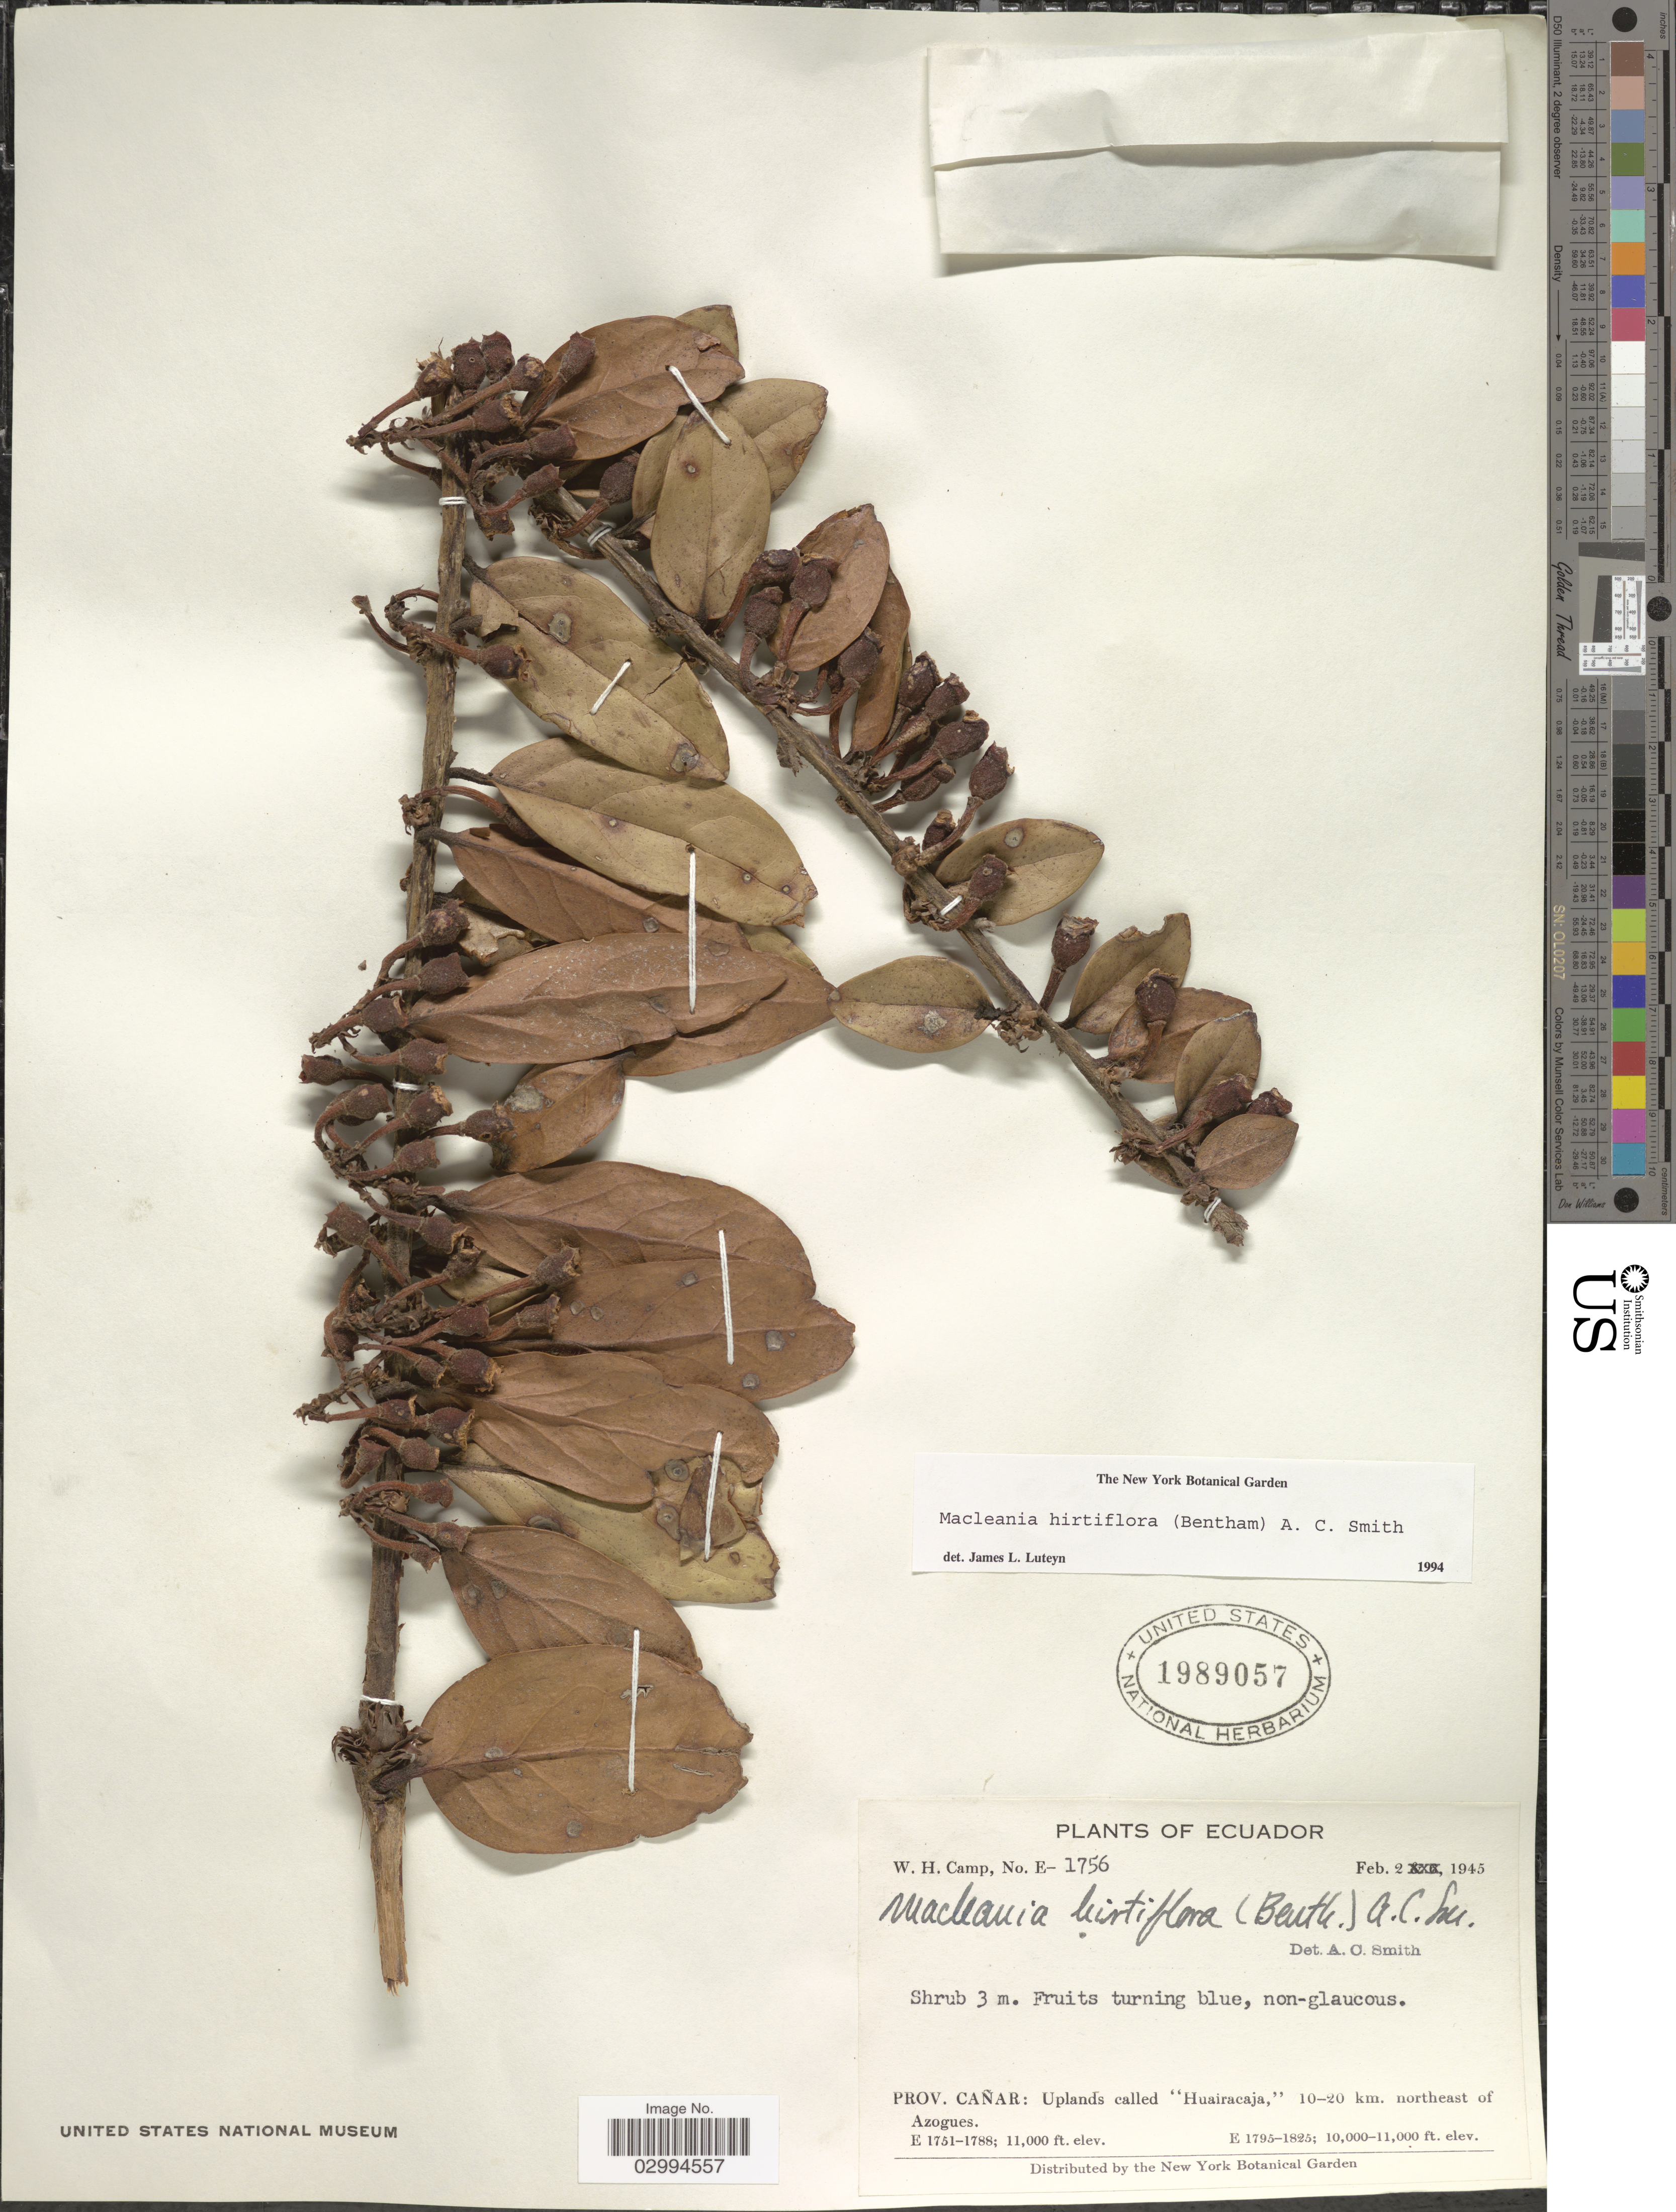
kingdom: Plantae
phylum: Tracheophyta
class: Magnoliopsida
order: Ericales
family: Ericaceae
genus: Macleania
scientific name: Macleania hirtiflora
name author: (Benth.) A.C. Sm.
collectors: W. H. Camp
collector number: E-1756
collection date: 1945-02-02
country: Ecuador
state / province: Cañar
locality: Uplands called "Huairacaja," 10-20 km. northeast of Azogues.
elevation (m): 3353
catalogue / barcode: US 1989057